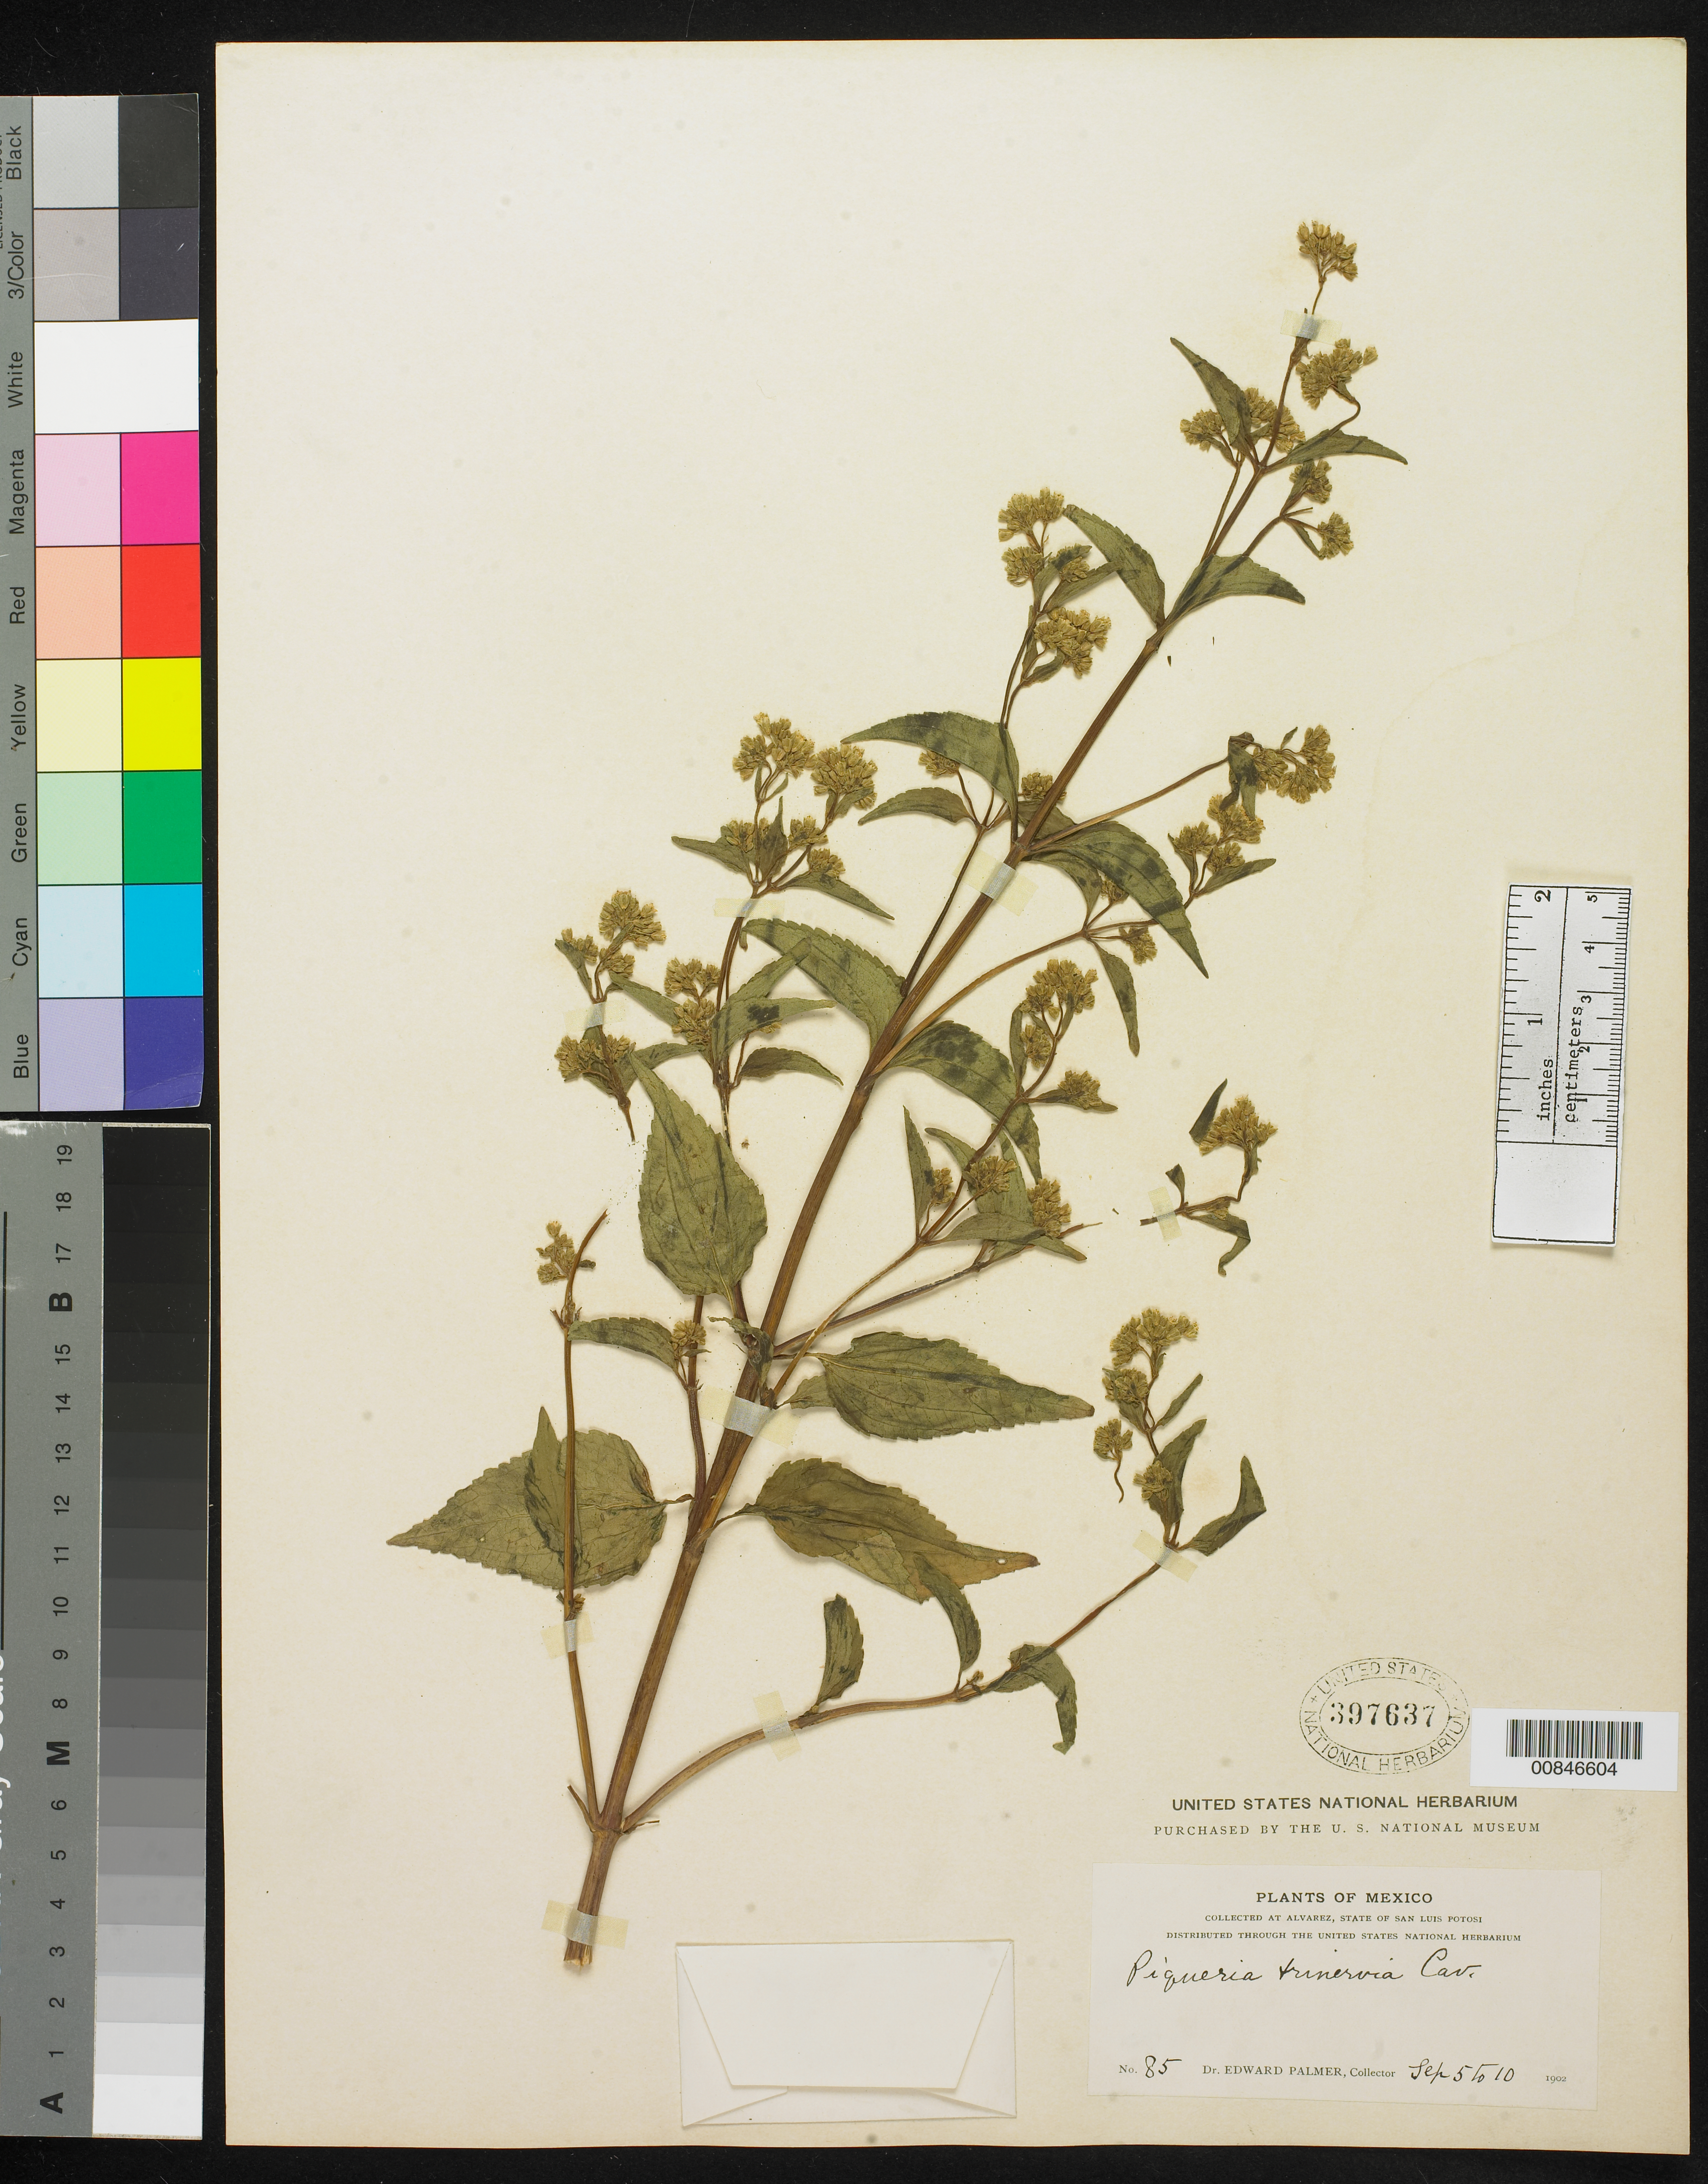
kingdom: Plantae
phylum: Tracheophyta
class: Magnoliopsida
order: Asterales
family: Asteraceae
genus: Piqueria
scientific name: Piqueria trinervia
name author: Cav.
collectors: E. Palmer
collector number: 85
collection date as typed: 05 Sep 1902 to 10 Sep 1902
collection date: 1902-09-05/1902-09-10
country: Mexico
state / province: San Luis Potosí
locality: Alvarez, San Luis Potosí.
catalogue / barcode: US 397637